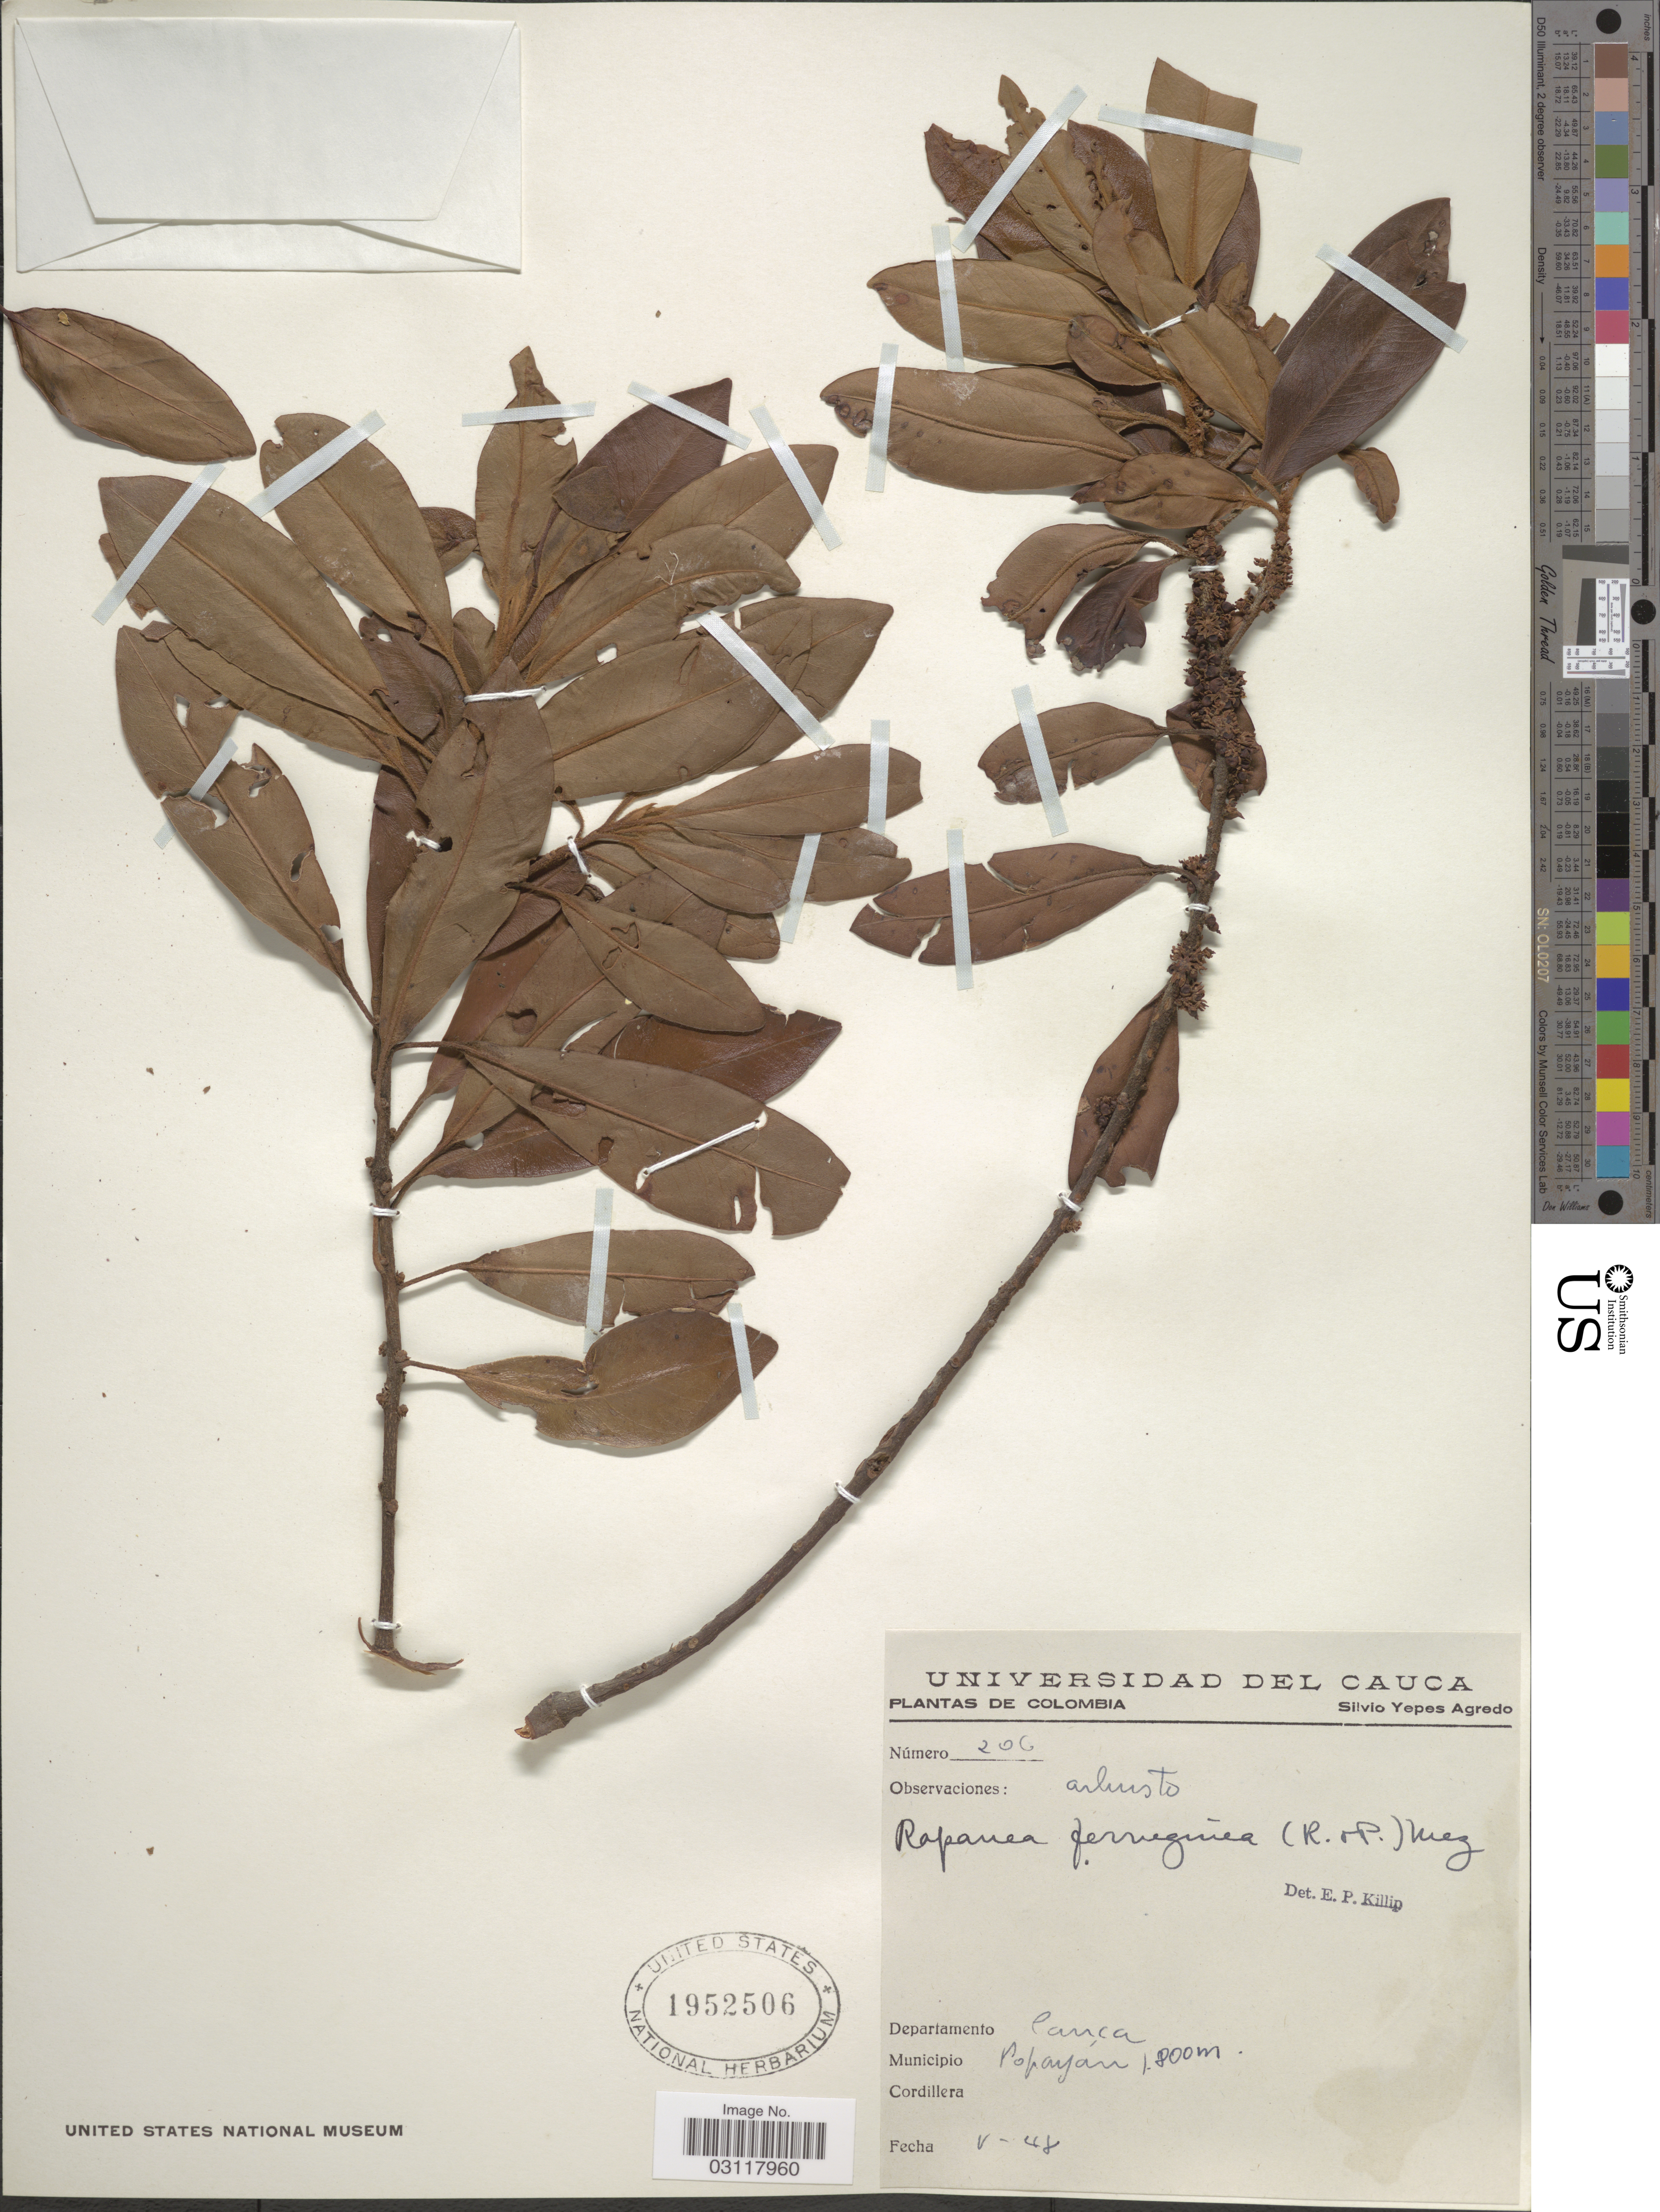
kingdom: Plantae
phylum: Tracheophyta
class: Magnoliopsida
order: Ericales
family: Primulaceae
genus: Rapanea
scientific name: Rapanea ferruginea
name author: (Ruiz & Pav.) Mez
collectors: S. Yepes-Agredo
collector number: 206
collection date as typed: Transcribed d/m/y: /5/48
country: Colombia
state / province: Cauca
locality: Departamento Cauca, Municipio Popayán.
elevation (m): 1800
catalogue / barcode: US 1952506